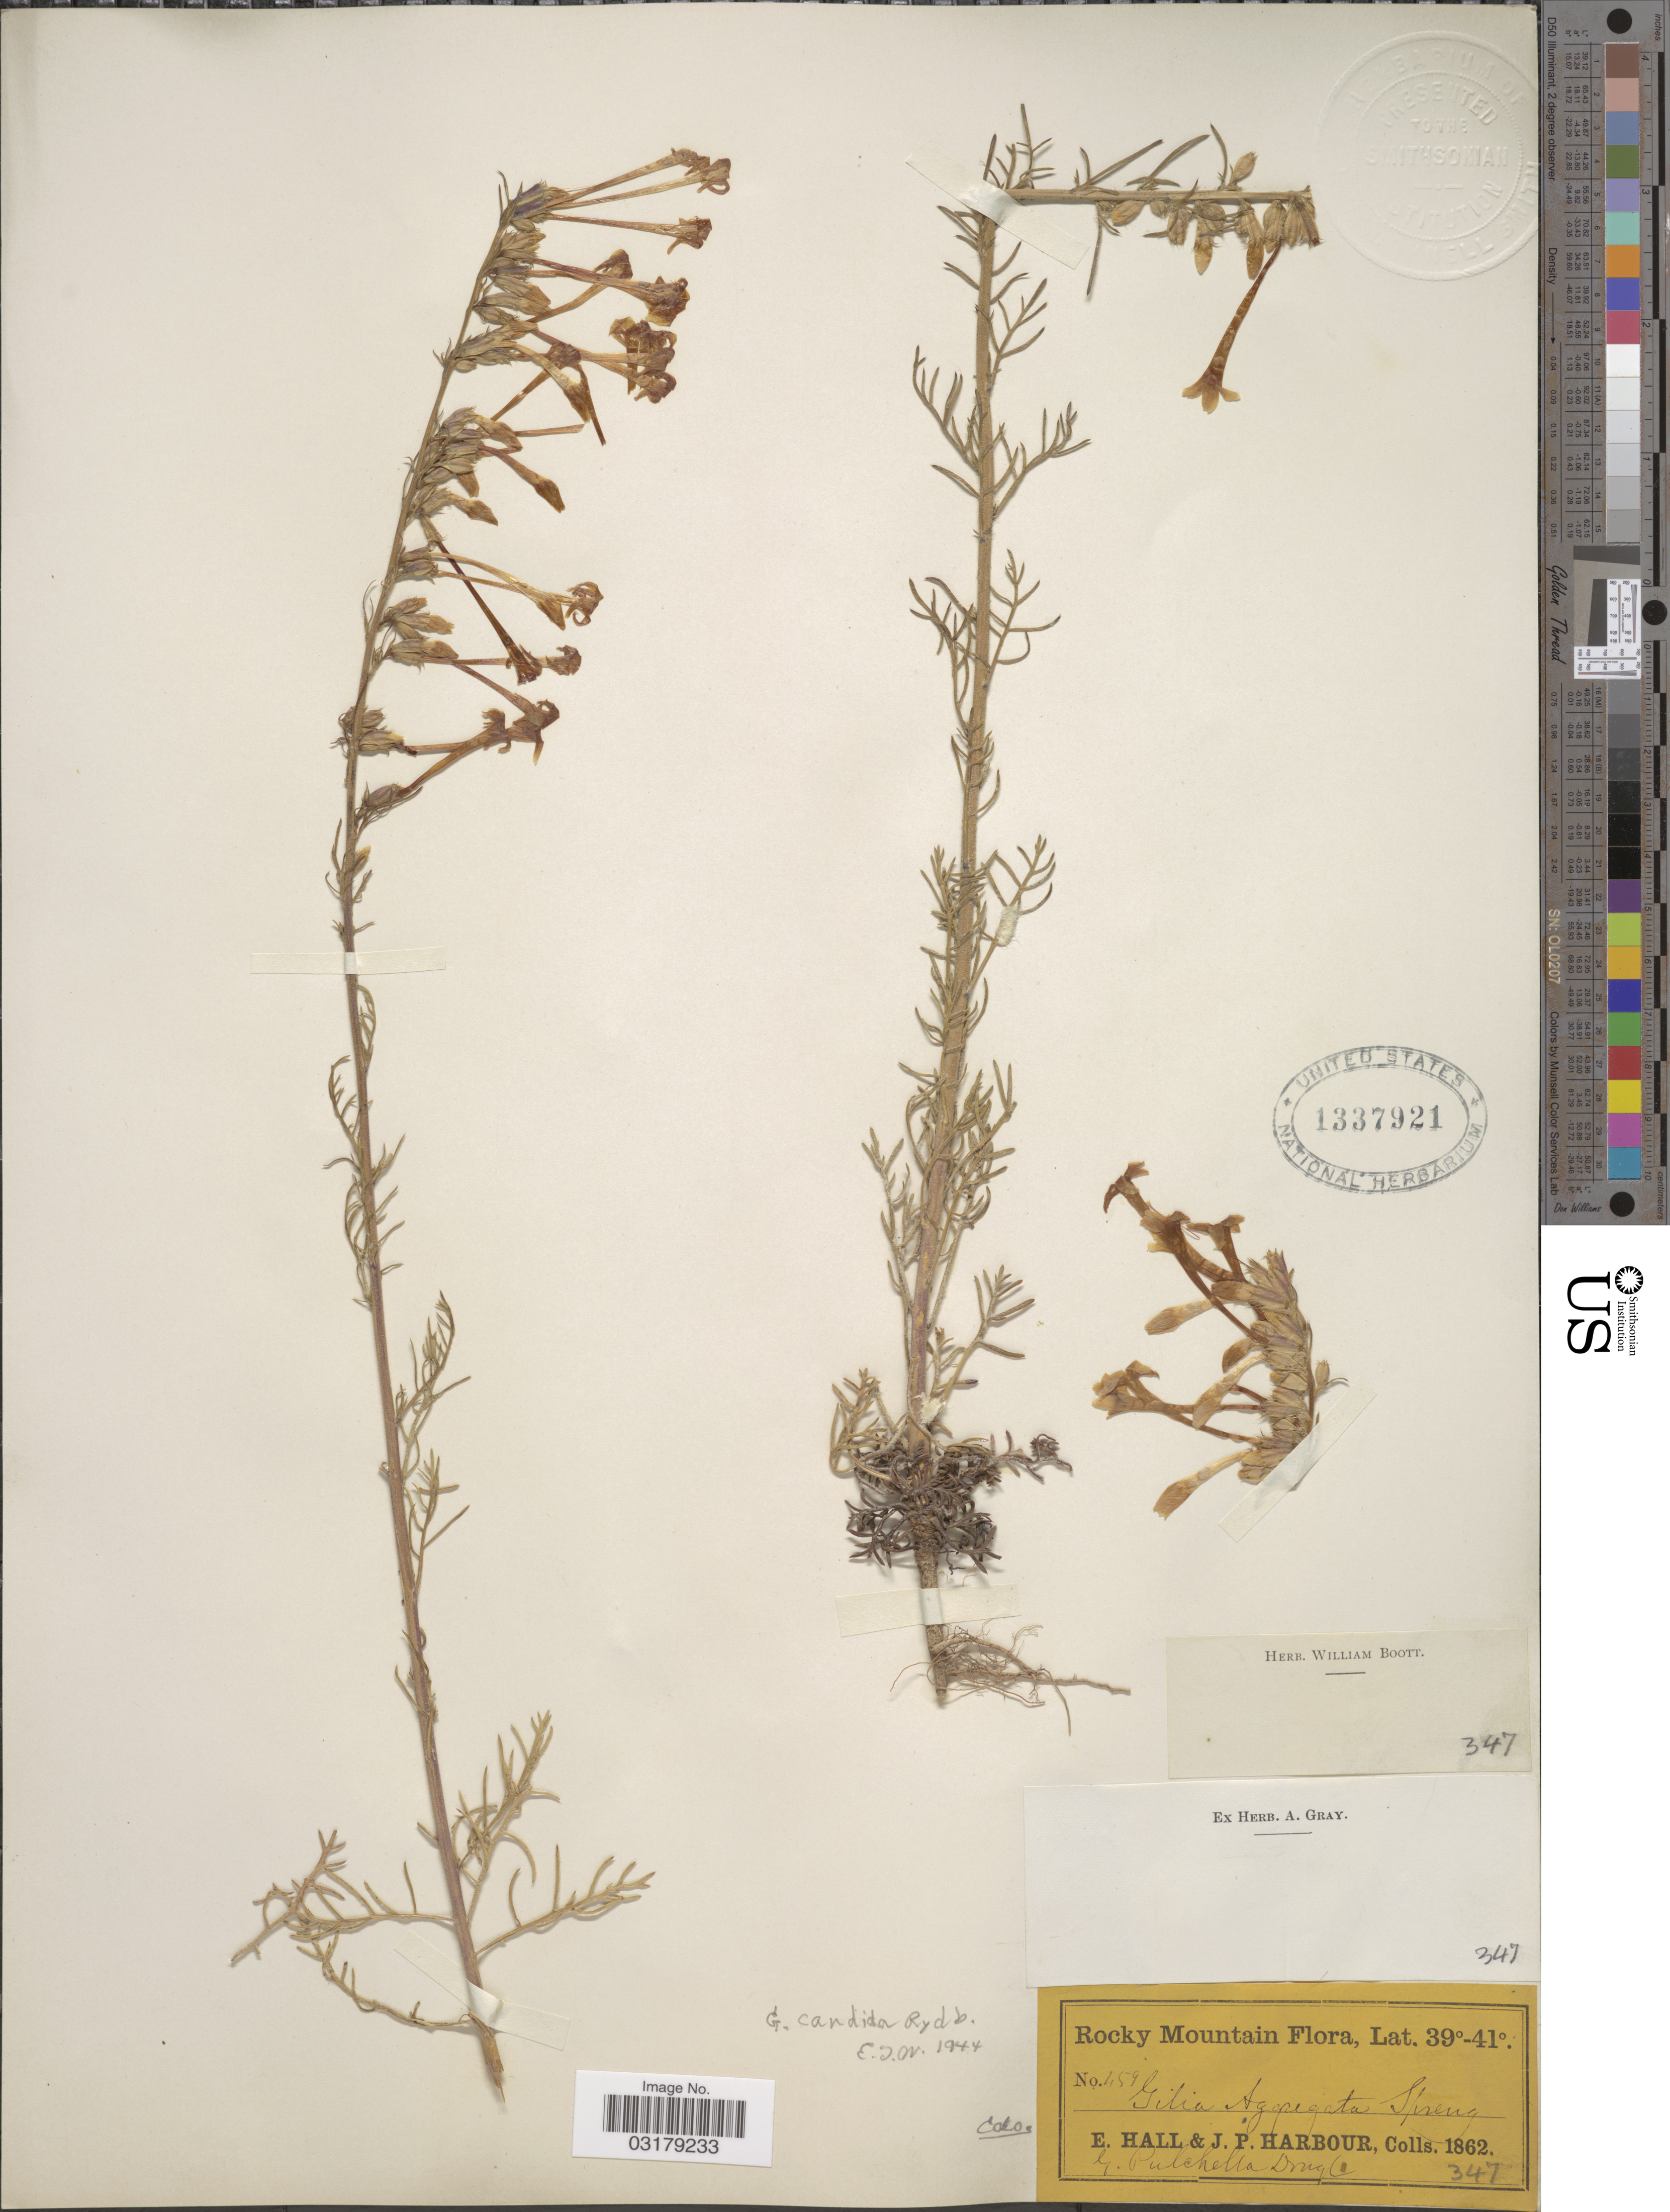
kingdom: Plantae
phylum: Tracheophyta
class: Magnoliopsida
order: Ericales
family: Polemoniaceae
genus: Ipomopsis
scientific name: Ipomopsis aggregata subsp. candida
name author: (Rydb.) V.E. Grant & A.D. Grant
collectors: E. Hall & J. Harbour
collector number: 459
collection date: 1862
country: United States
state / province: Colorado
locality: Rocky Mountain.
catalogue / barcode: US 1337921